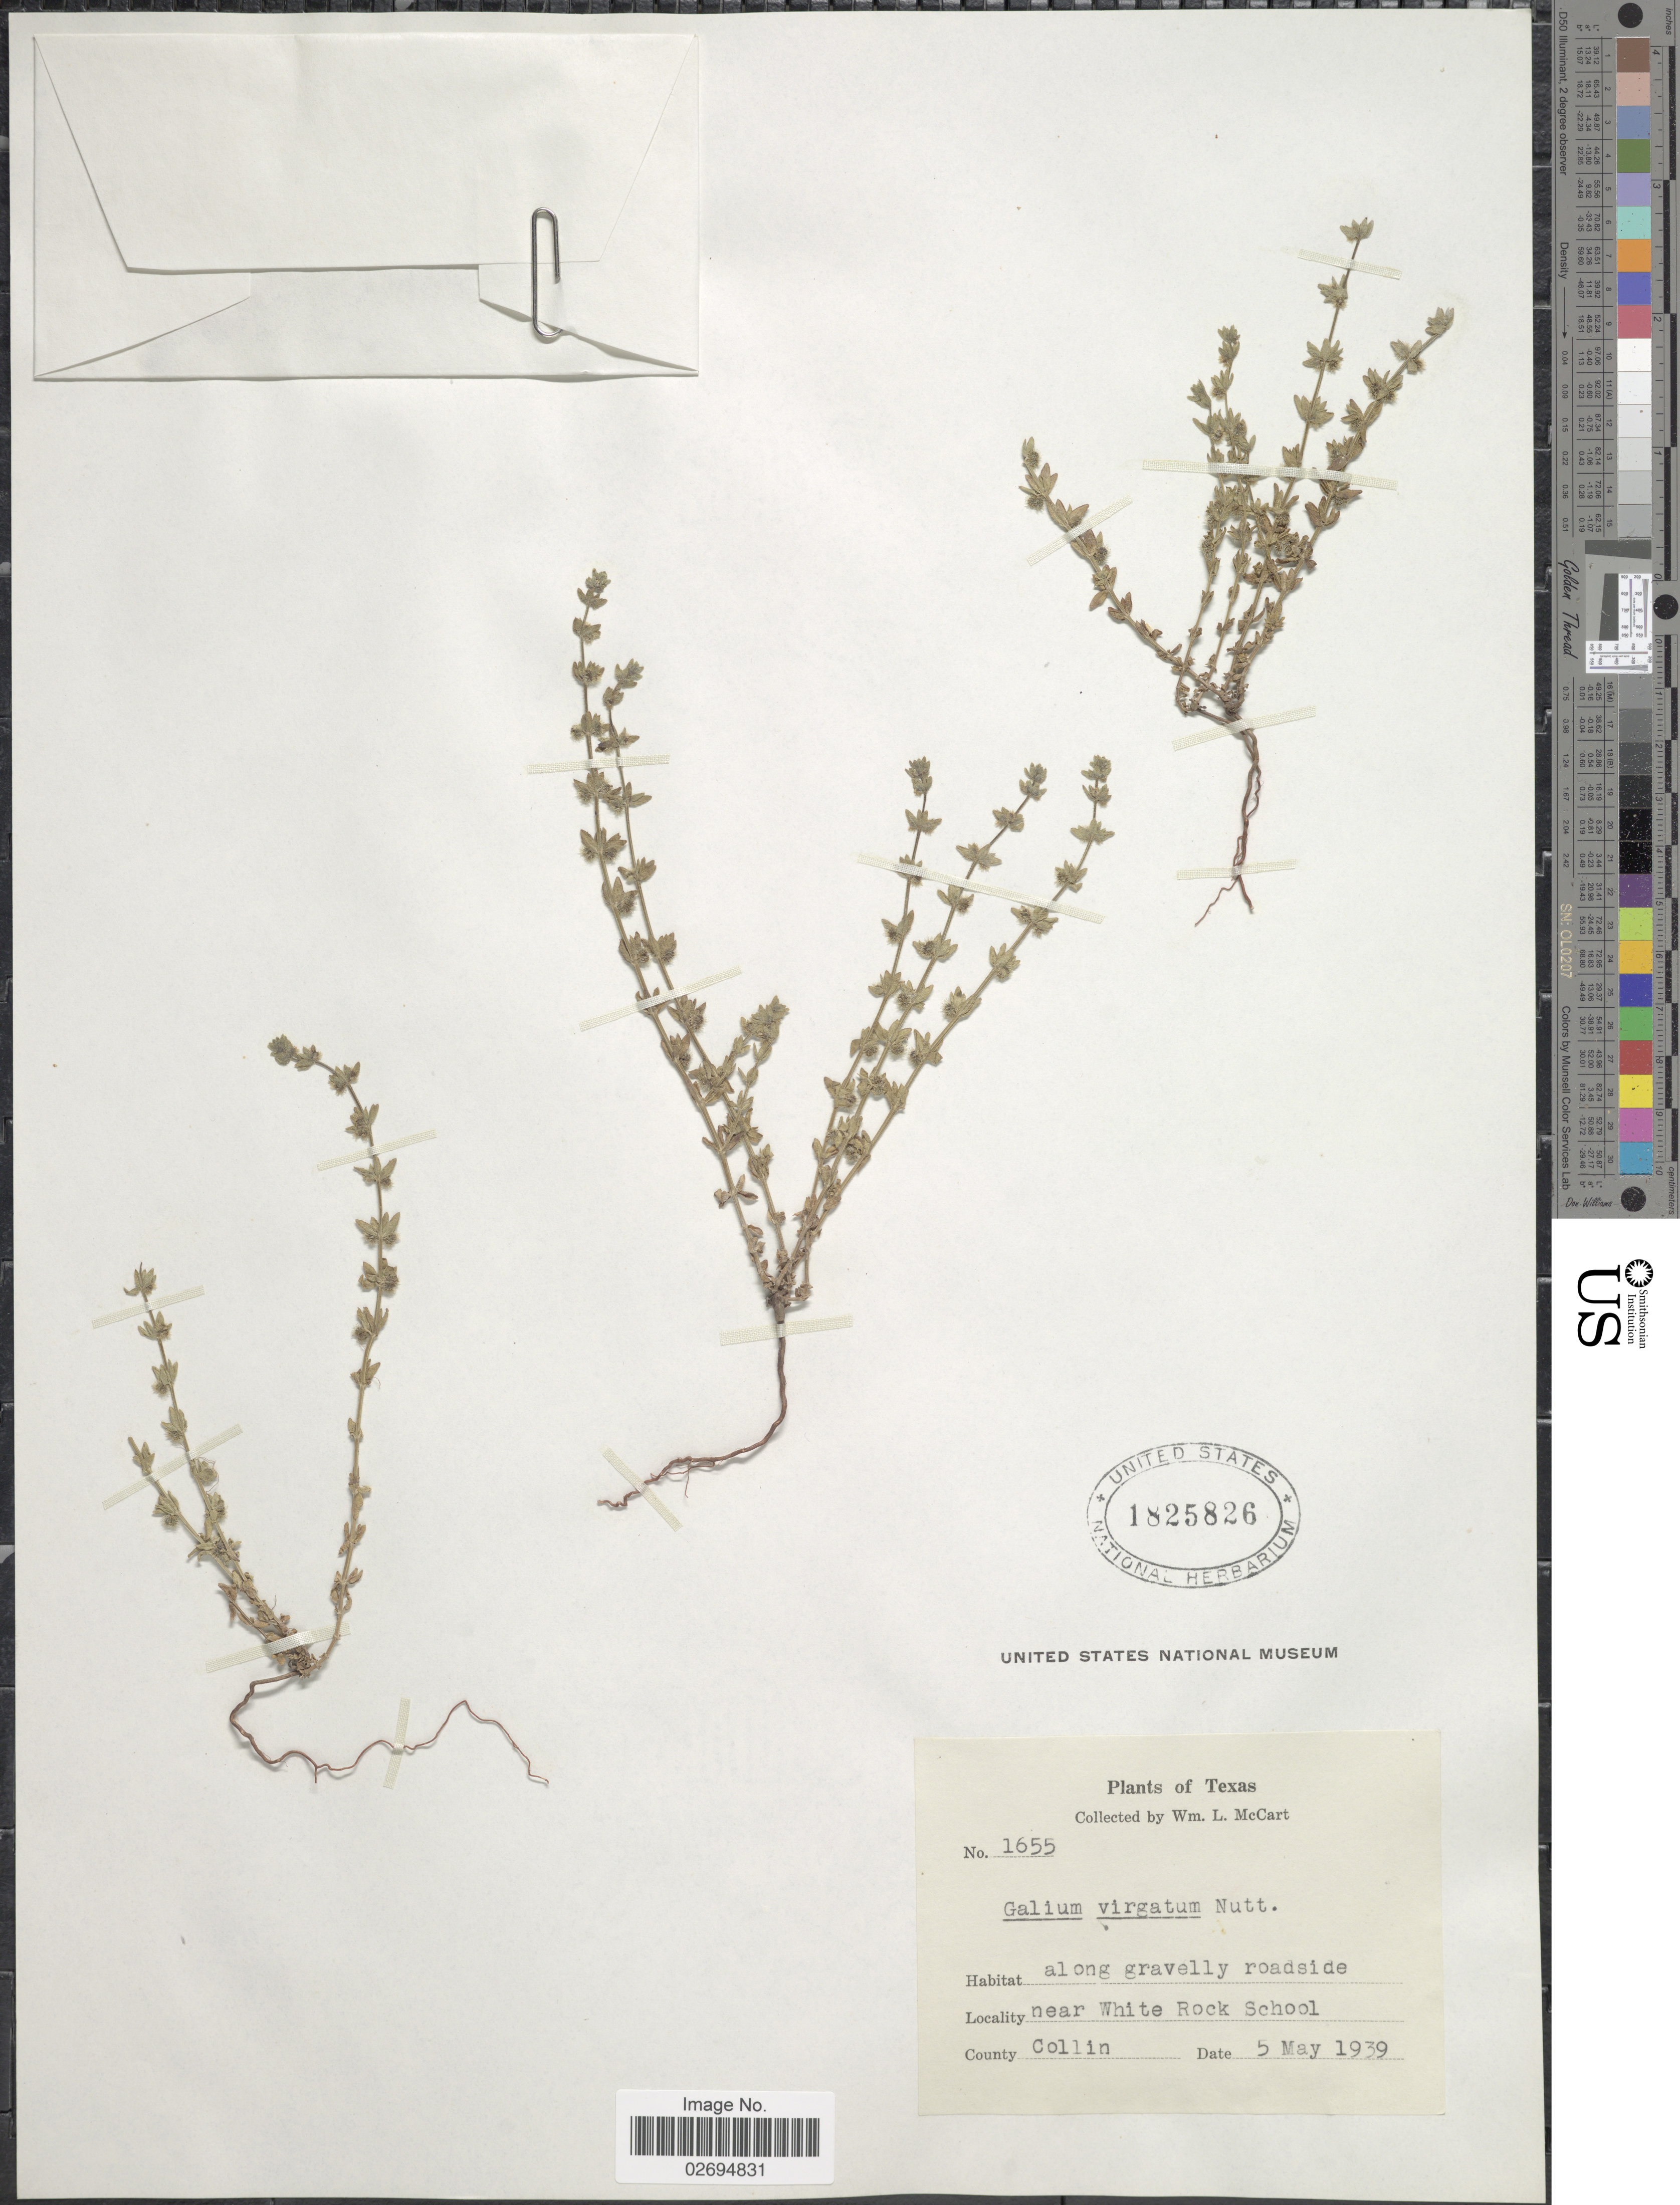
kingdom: Plantae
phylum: Tracheophyta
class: Magnoliopsida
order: Gentianales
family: Rubiaceae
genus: Galium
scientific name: Galium virgatum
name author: Nutt.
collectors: W. McCart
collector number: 1655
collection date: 1939-05-05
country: United States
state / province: Texas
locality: Along gravelly roadside, near White Rock School, County Collin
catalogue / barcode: US 1825826